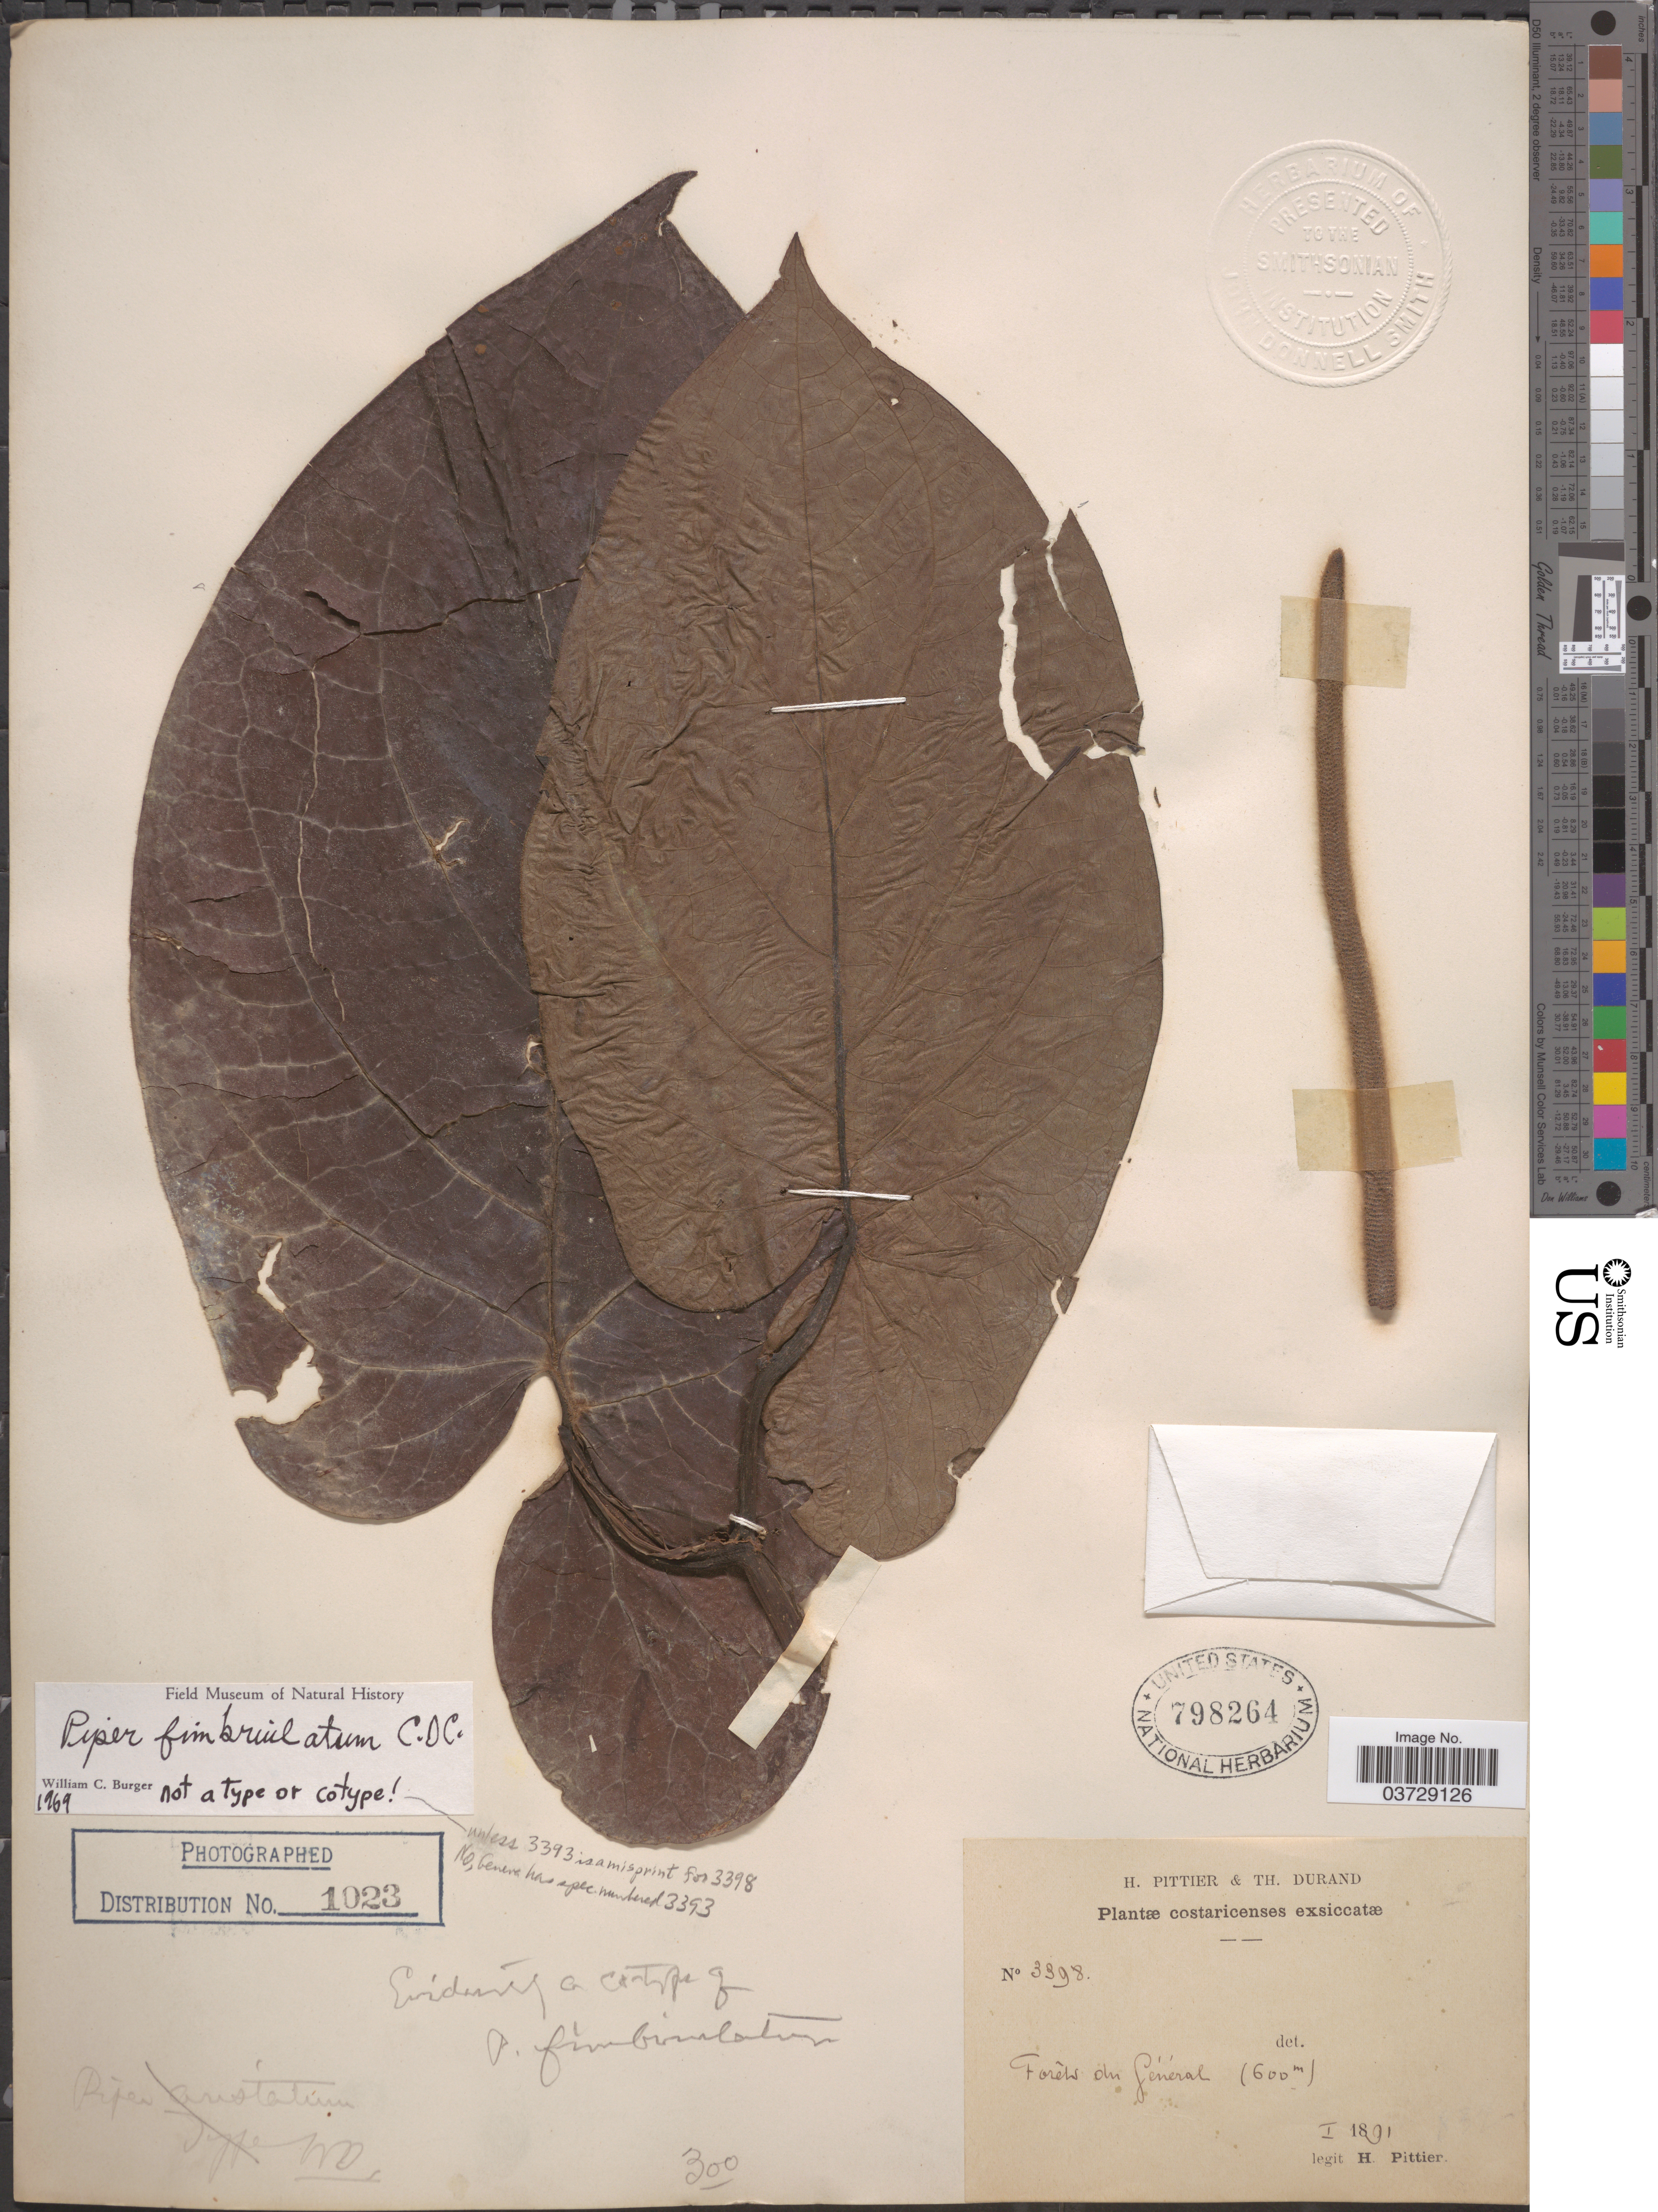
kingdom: Plantae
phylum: Tracheophyta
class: Magnoliopsida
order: Piperales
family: Piperaceae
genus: Piper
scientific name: Piper fimbriulatum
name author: C. DC.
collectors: H. F. Pittier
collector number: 3398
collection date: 1891-01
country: Costa Rica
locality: Forêts du Général.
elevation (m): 600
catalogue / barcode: US 798264